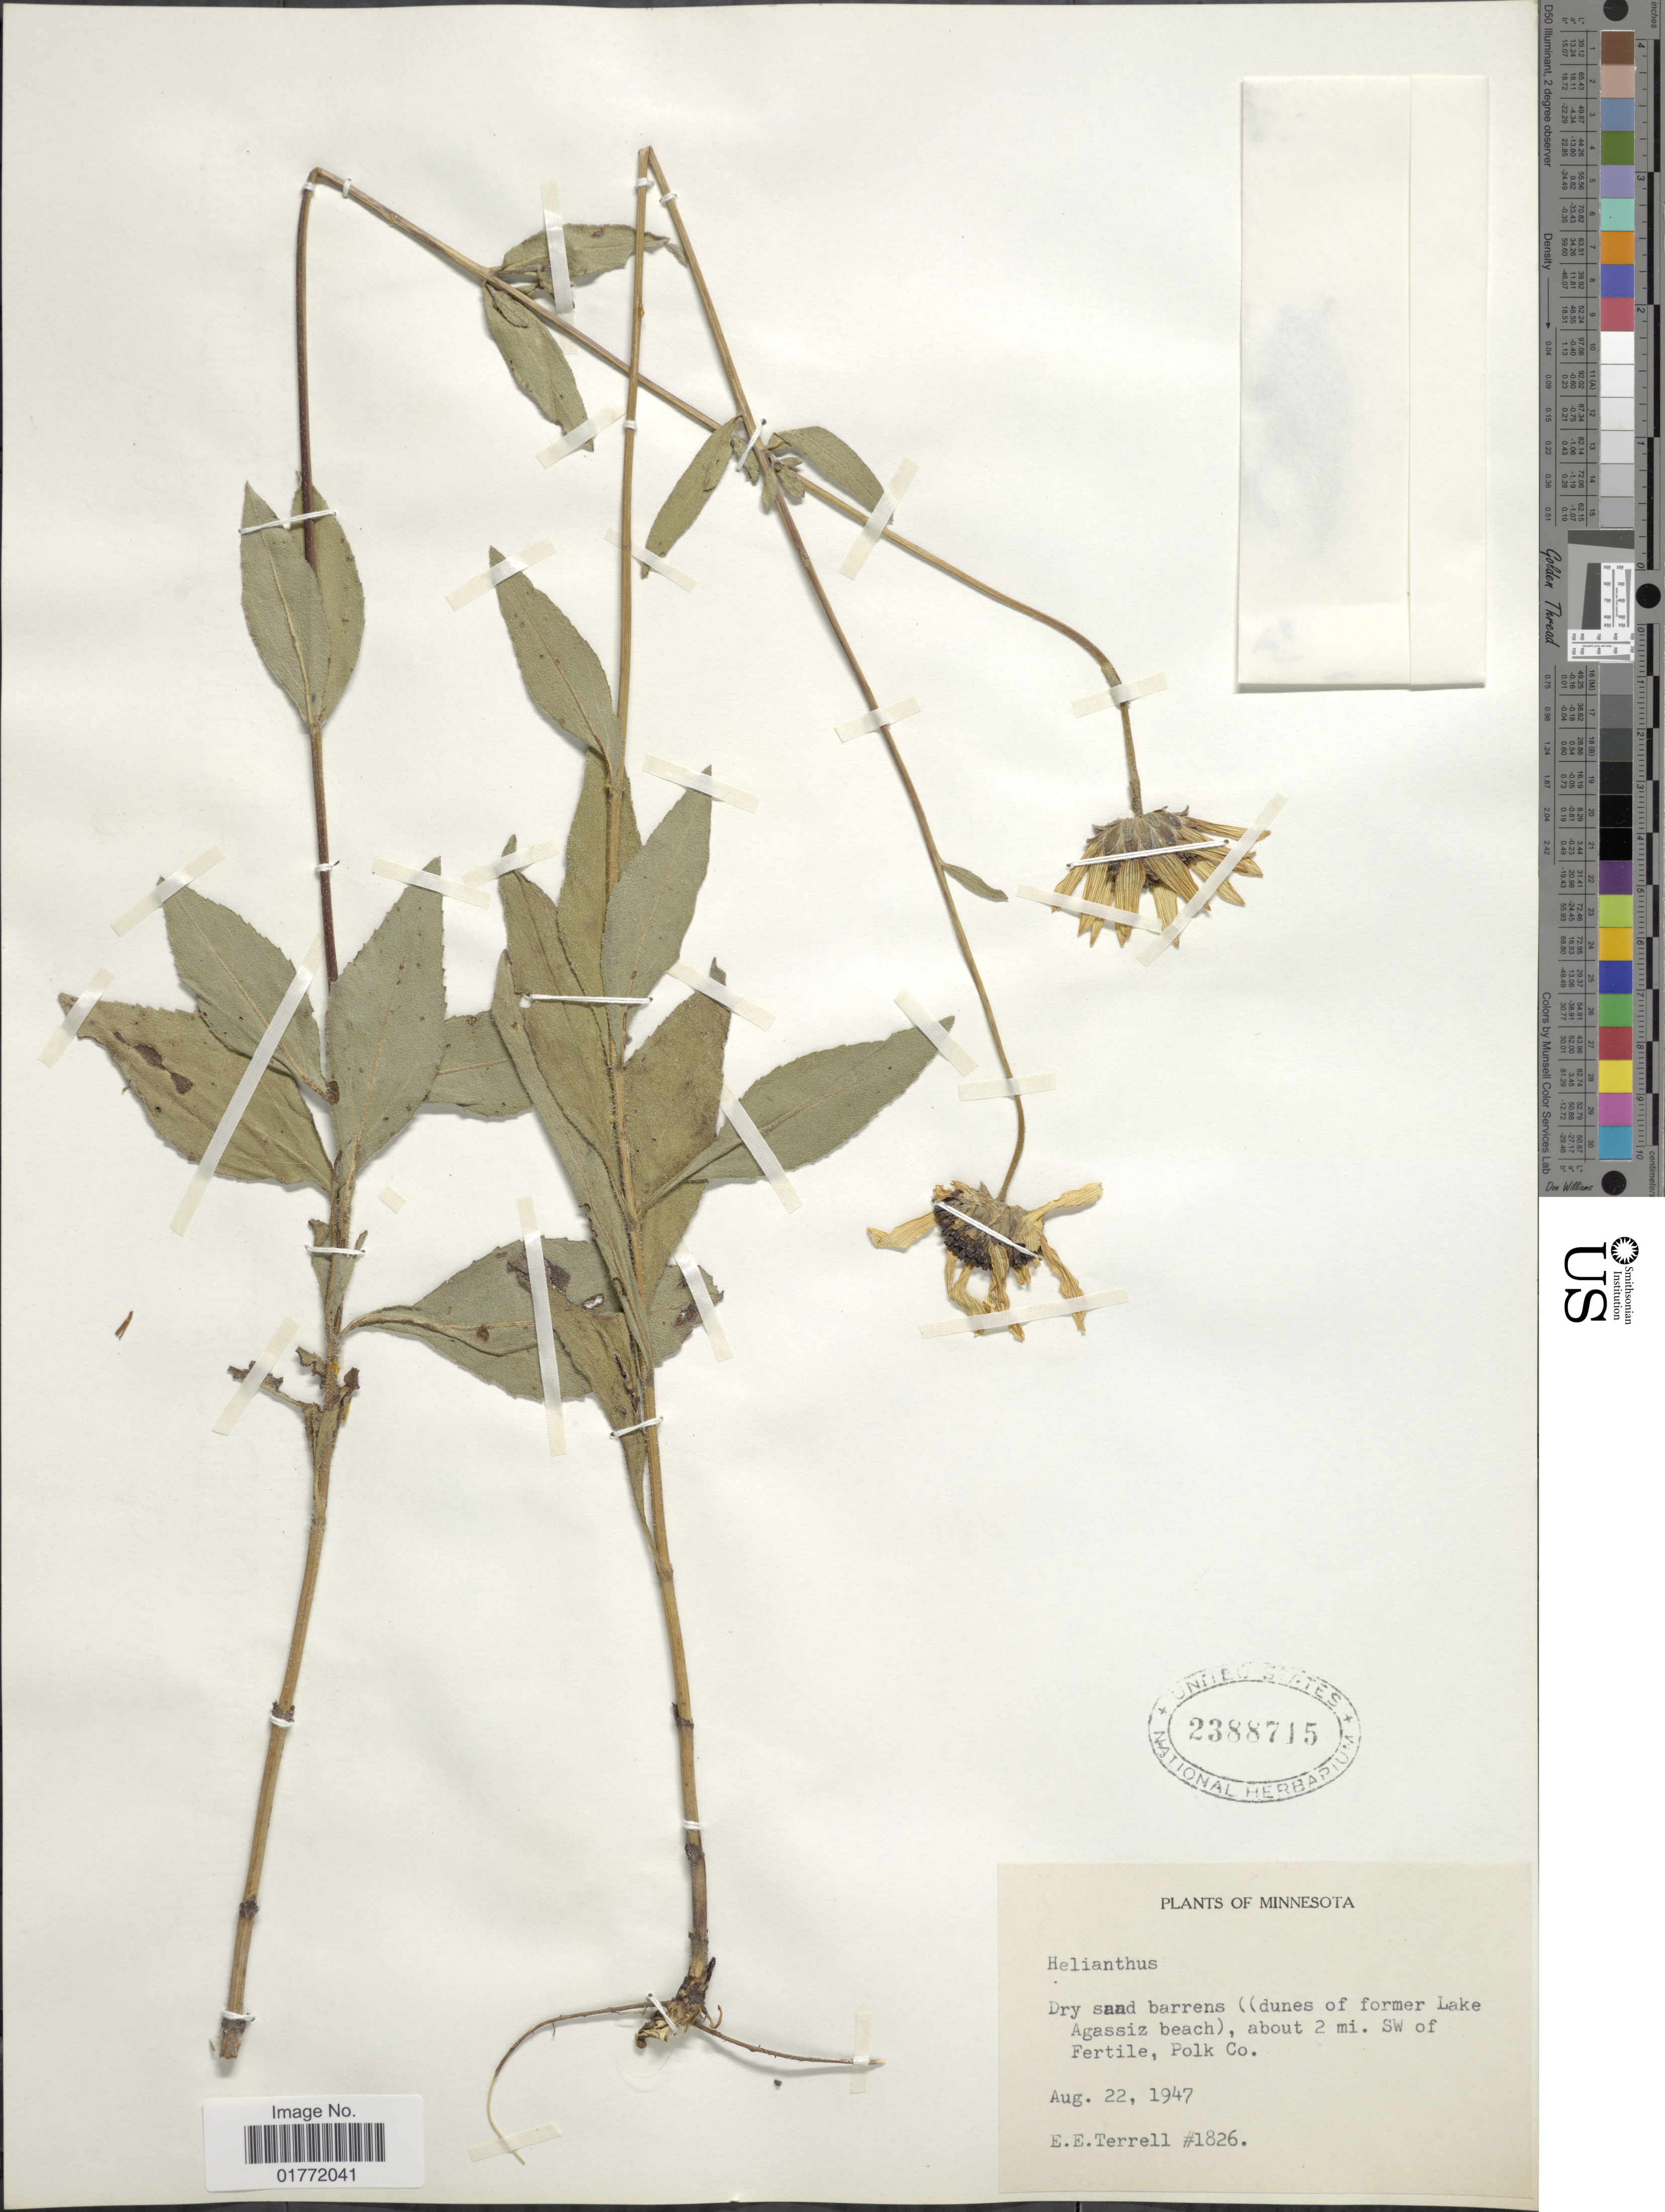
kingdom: Plantae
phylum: Tracheophyta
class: Magnoliopsida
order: Asterales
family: Asteraceae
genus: Helianthus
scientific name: Helianthus sp.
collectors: E. E. Terrell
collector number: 1826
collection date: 1947-08-22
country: United States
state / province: Minnesota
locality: Dry sand barrens ((dunes of former Lake Agassiz beacht), about 2 mi. SW of Fertile, Polk Co.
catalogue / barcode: US 2388715